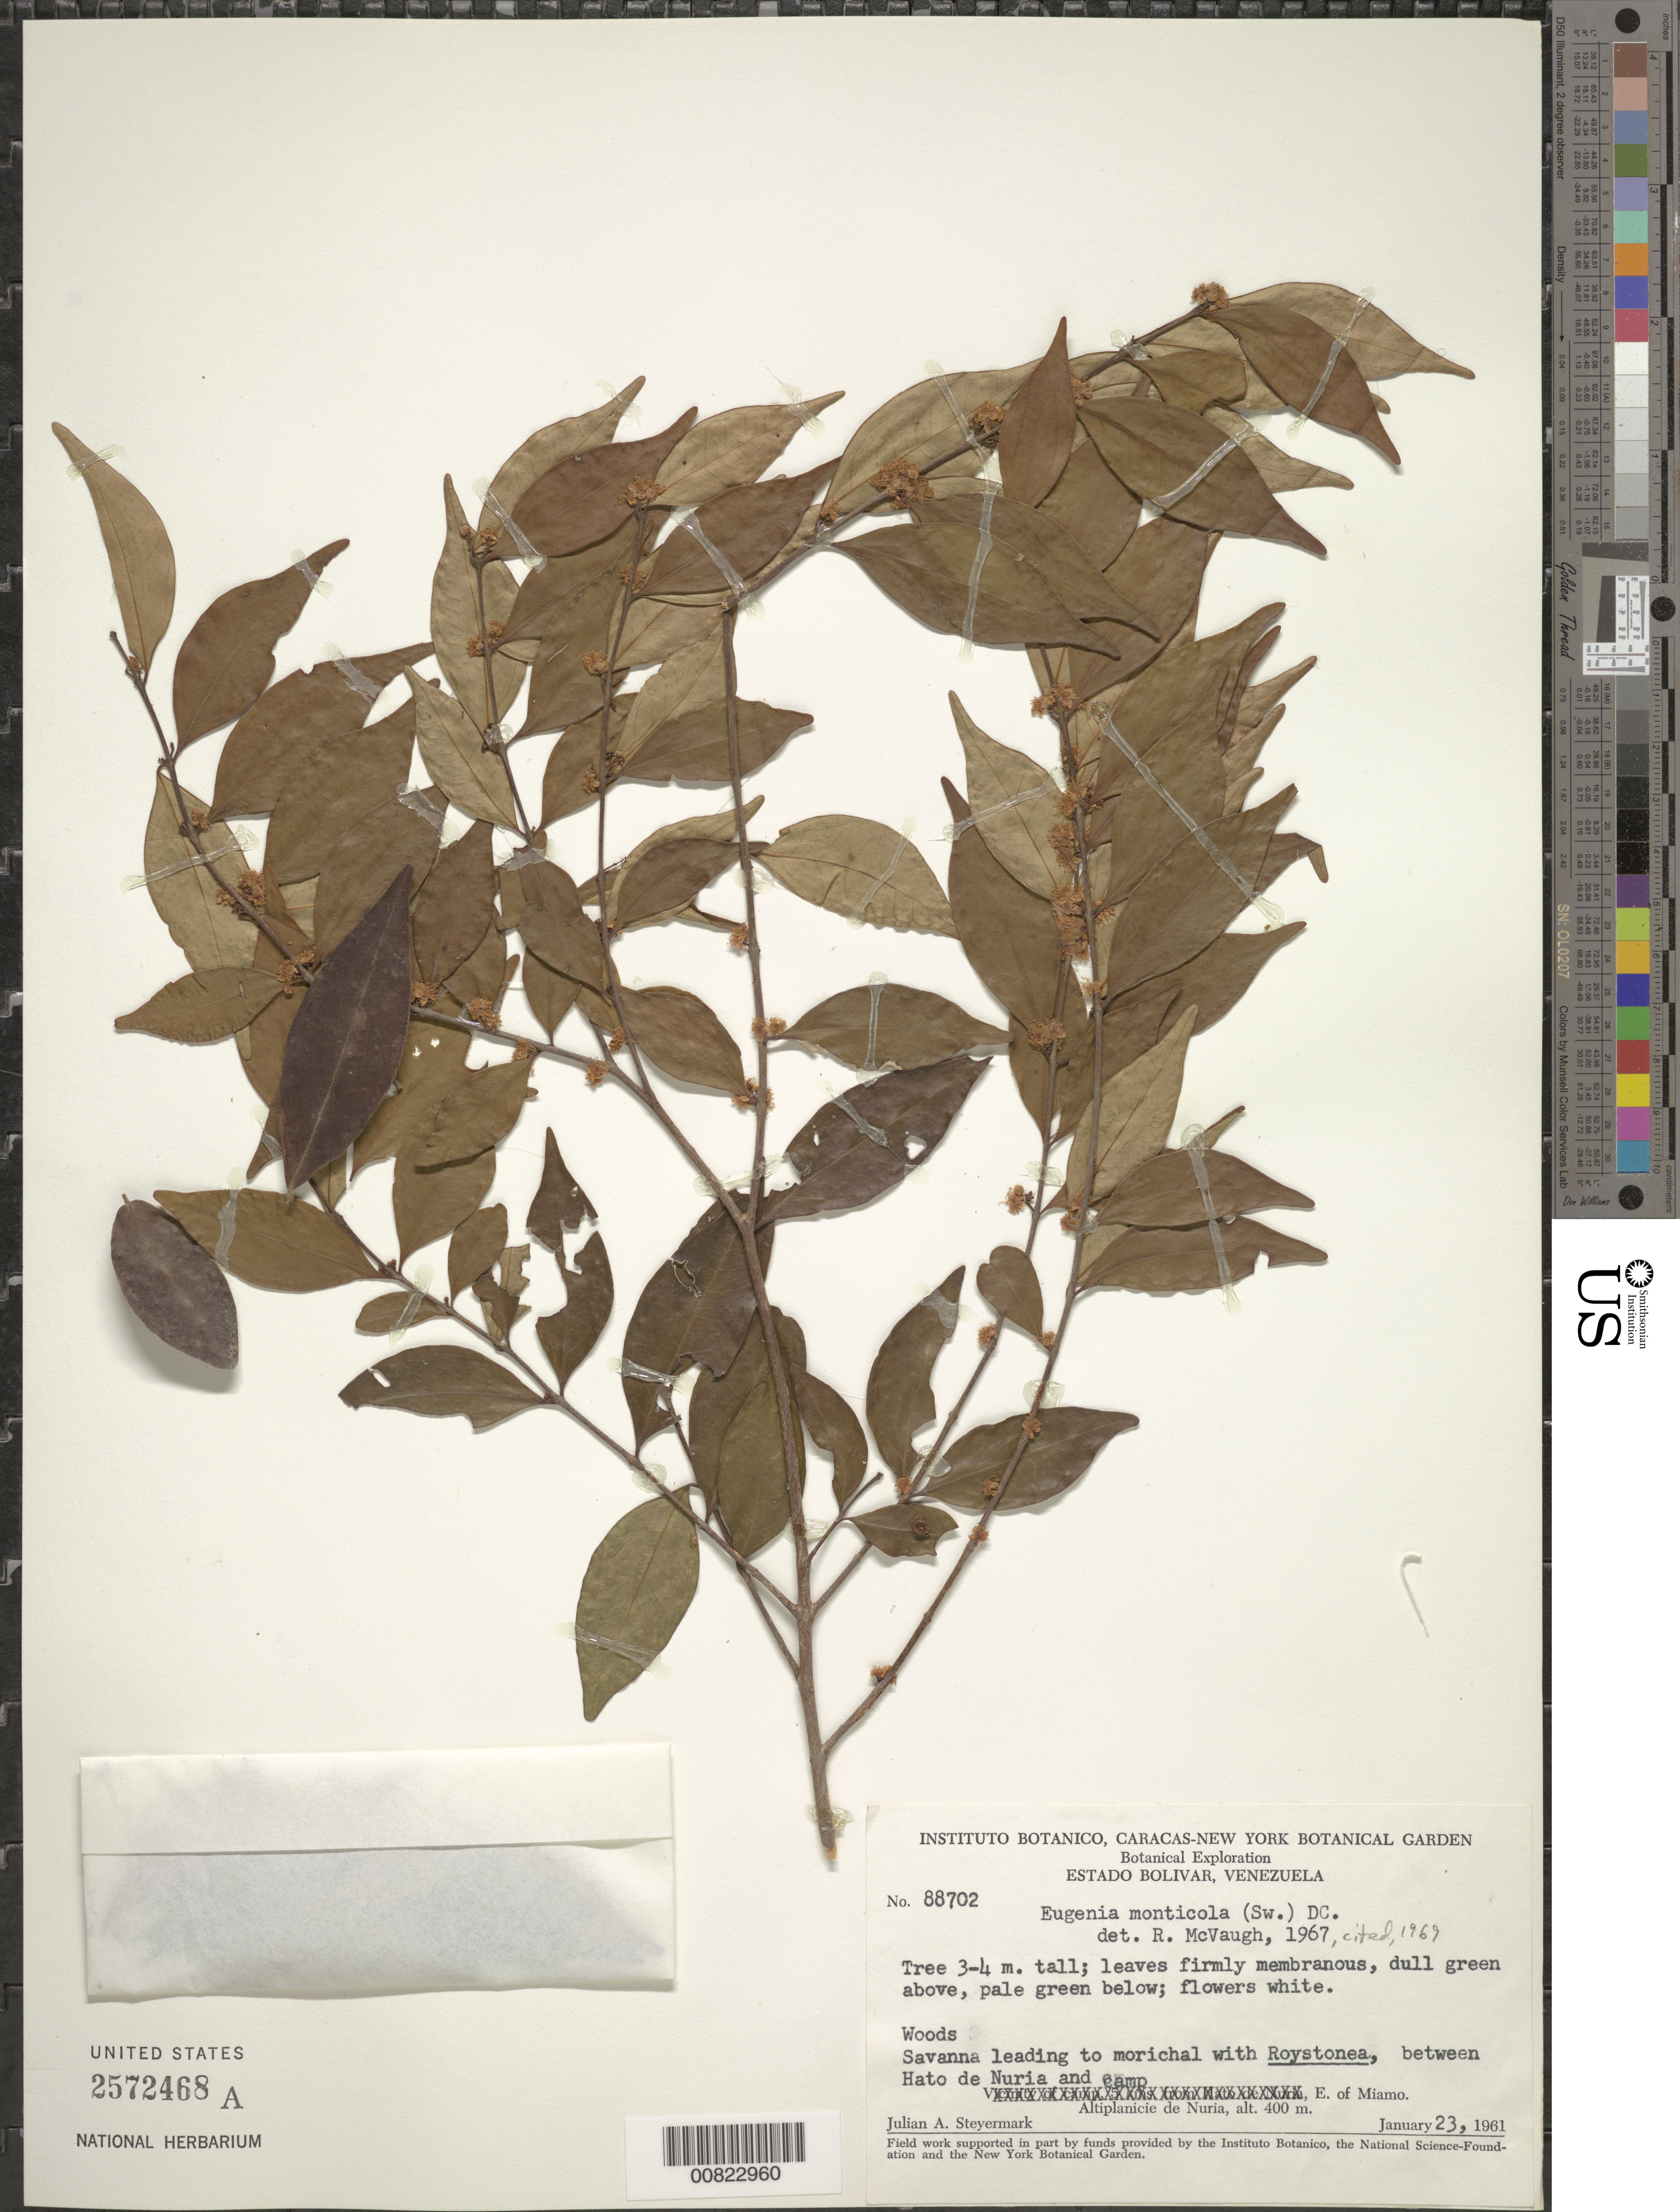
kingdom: Plantae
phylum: Tracheophyta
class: Magnoliopsida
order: Myrtales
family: Myrtaceae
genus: Eugenia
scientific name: Eugenia monticola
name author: (Sw.) DC.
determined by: McVaugh, R.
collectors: J. Steyermark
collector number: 88702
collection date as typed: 23-Jan-61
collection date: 1961-01-23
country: Venezuela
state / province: Bolívar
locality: Altiplanicie de Nuria, E of Miamo, between Hato de Nuria and camp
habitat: Woods bordering savanna leading to morichal with Roystonea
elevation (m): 400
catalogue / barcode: US 2572468A